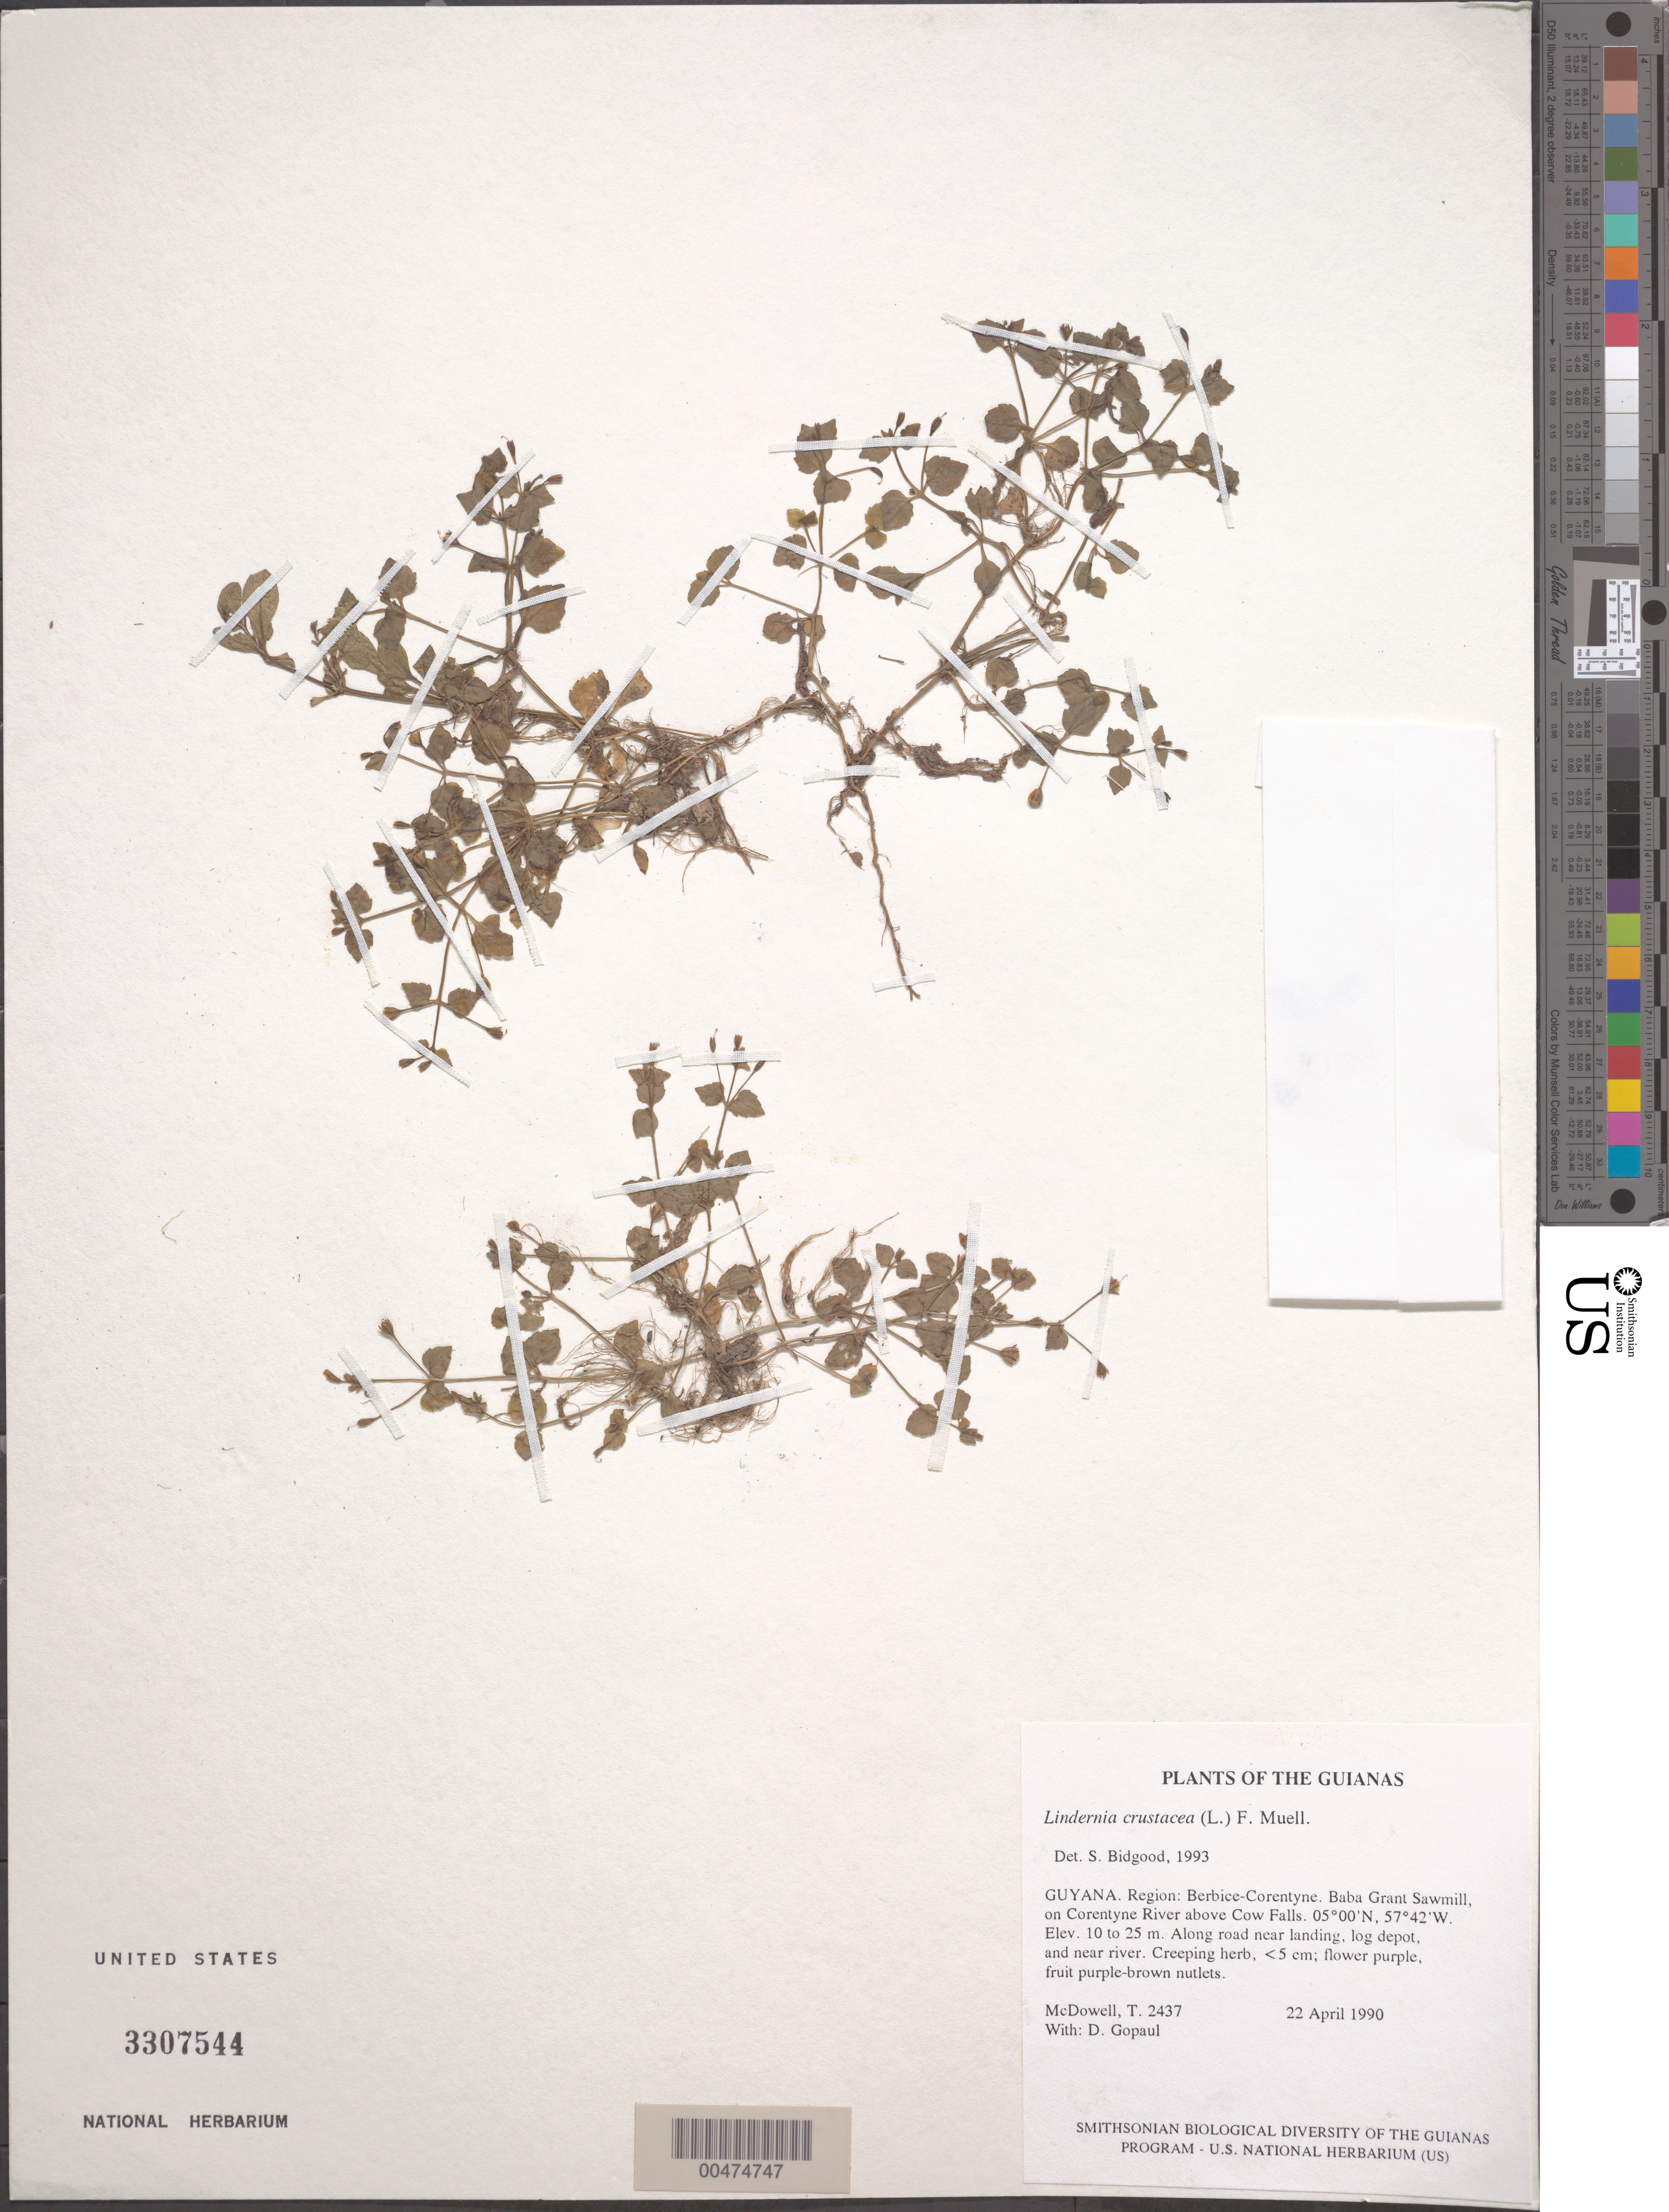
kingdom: Plantae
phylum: Tracheophyta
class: Magnoliopsida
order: Lamiales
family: Linderniaceae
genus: Lindernia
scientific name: Lindernia crustacea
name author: (L.) F. Muell.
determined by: Bidgood, S.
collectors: T. McDowell & D. Gopaul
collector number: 2437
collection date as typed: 22 April 1990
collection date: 1990-04-22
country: Guyana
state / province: E. Berbice-Corentyne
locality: Baba Grant Sawmill, on Corentyne River above Cow Falls. Near logging camp and landing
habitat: Disturbed areas and near banks of river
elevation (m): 10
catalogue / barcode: US 3307544